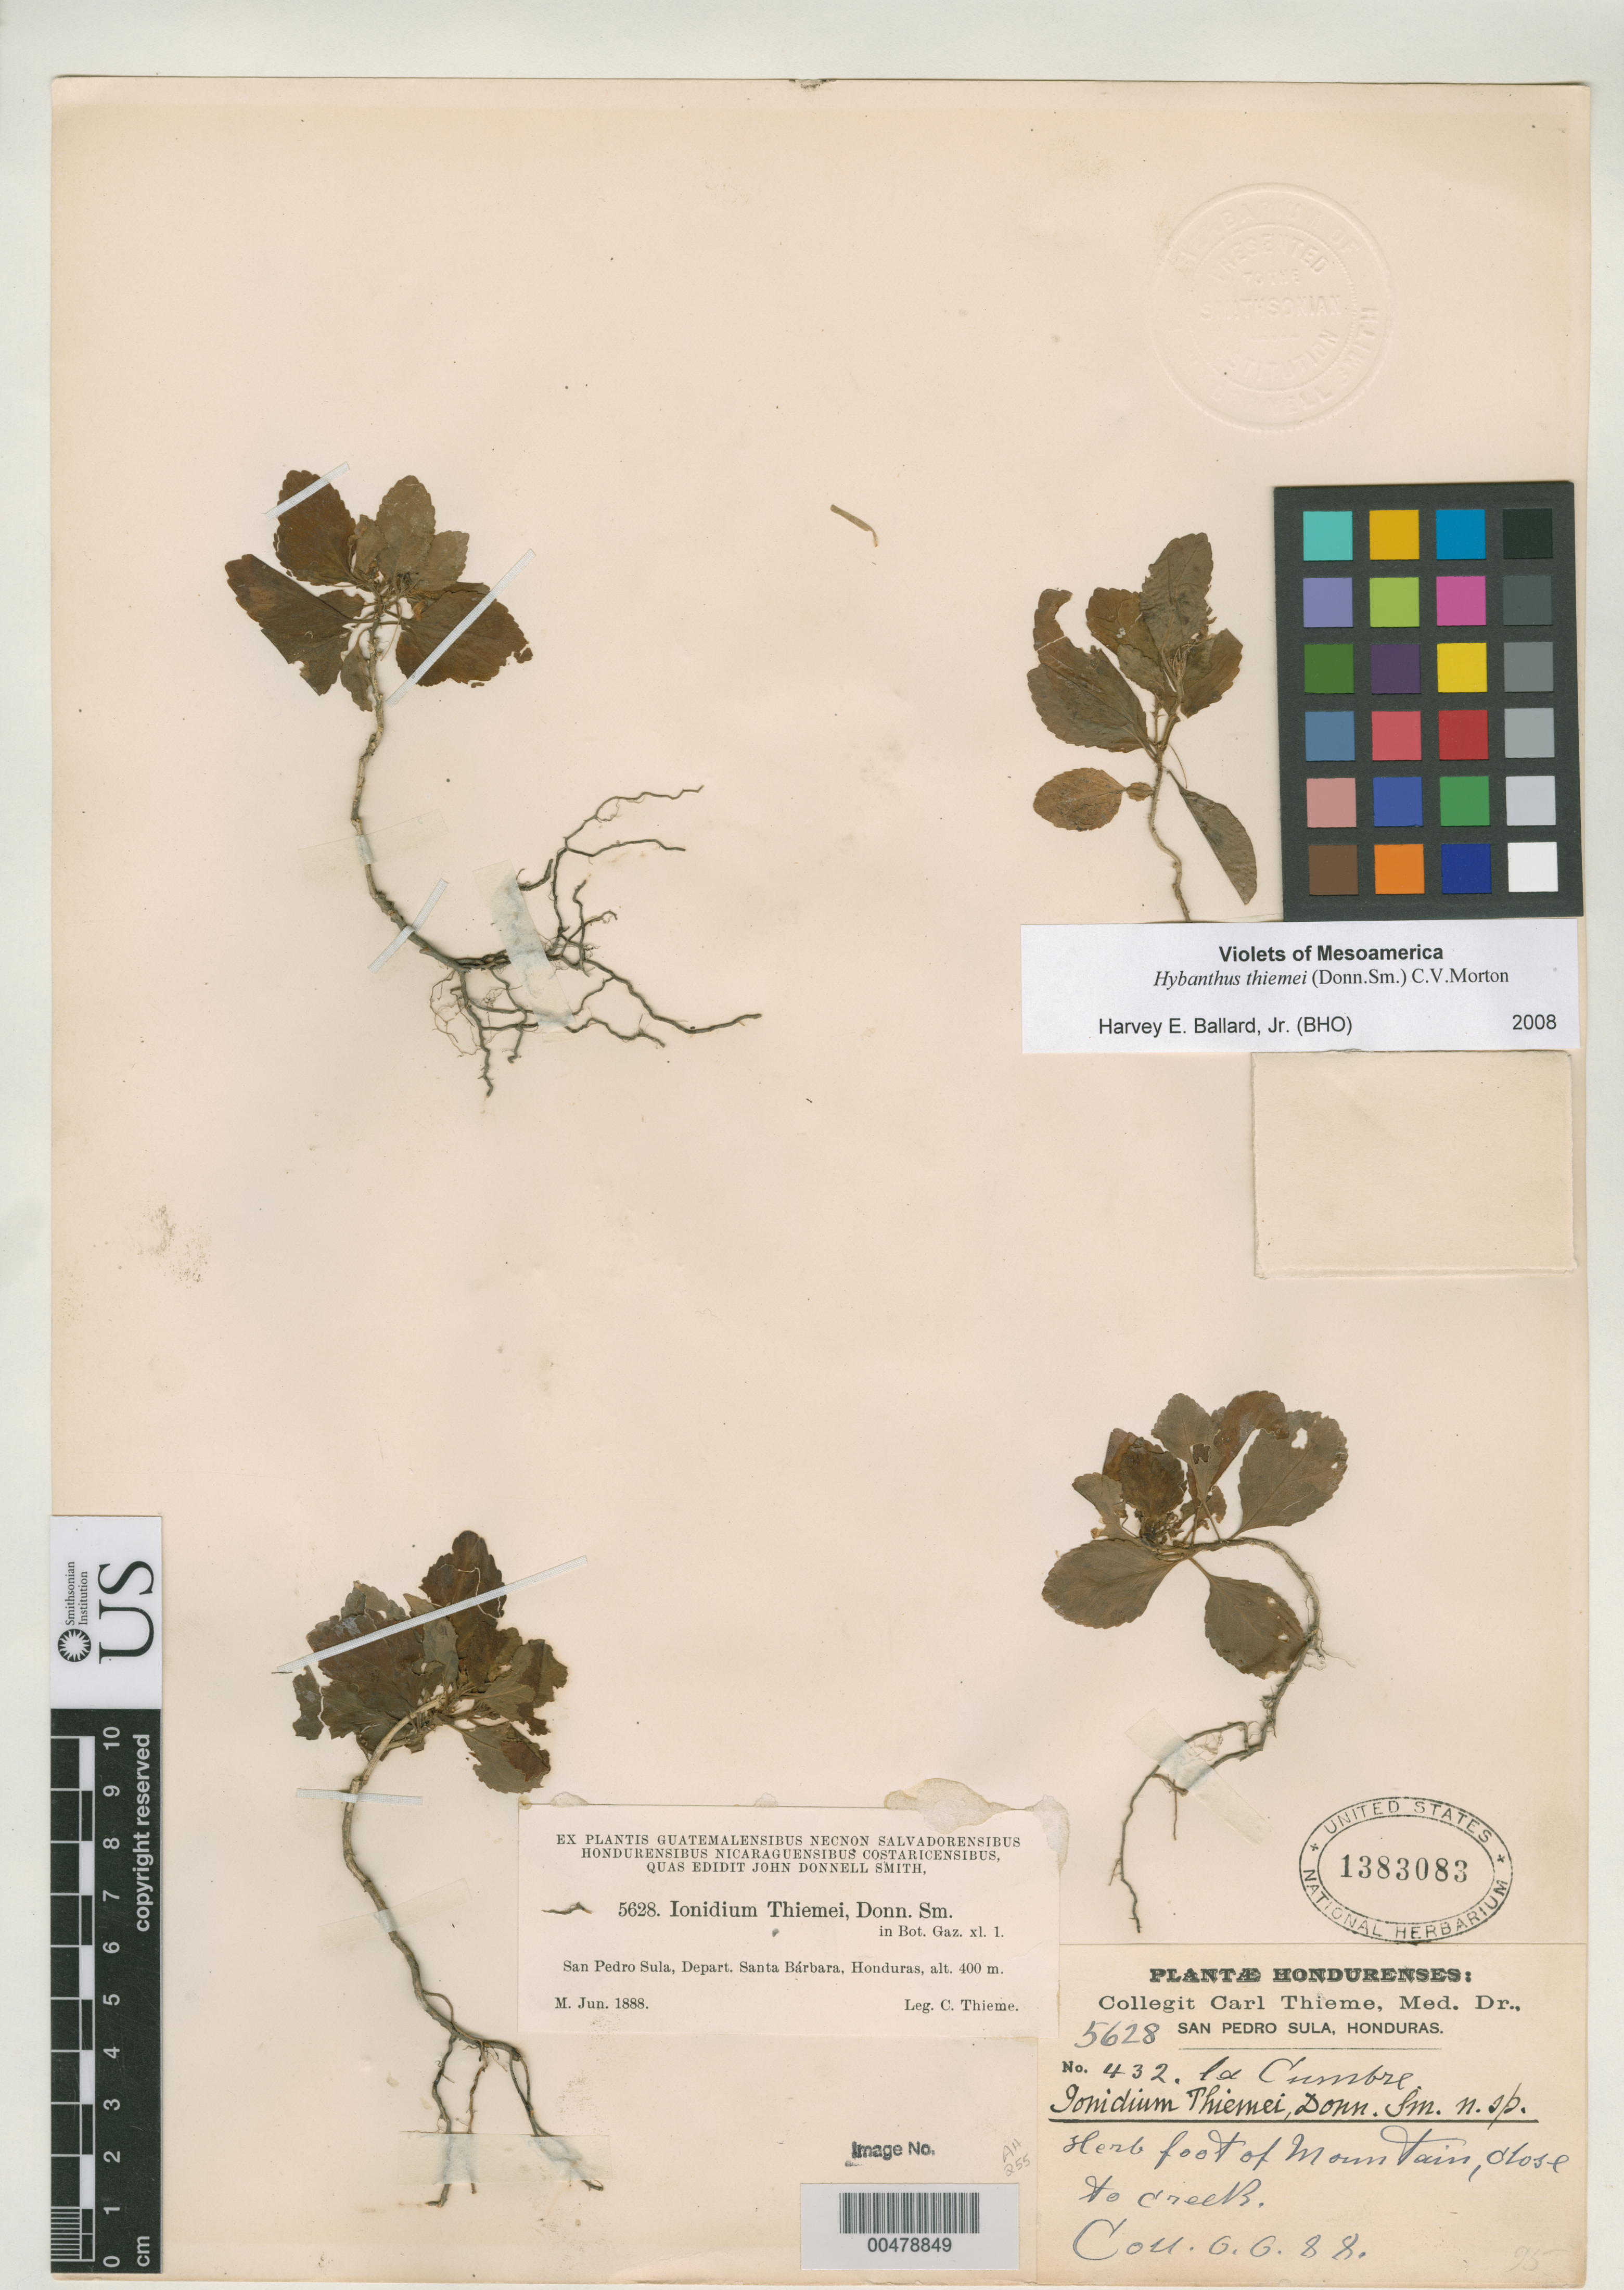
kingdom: Plantae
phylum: Tracheophyta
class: Magnoliopsida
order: Malpighiales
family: Violaceae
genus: Ionidium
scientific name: Ionidium thiemei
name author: Donn. Sm.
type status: Type Collection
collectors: C. Thieme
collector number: JDS 5628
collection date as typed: Jun 1888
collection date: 1888-06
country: Honduras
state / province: Santa Bárbara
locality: San Pedro Sula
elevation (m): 400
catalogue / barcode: US 1383083